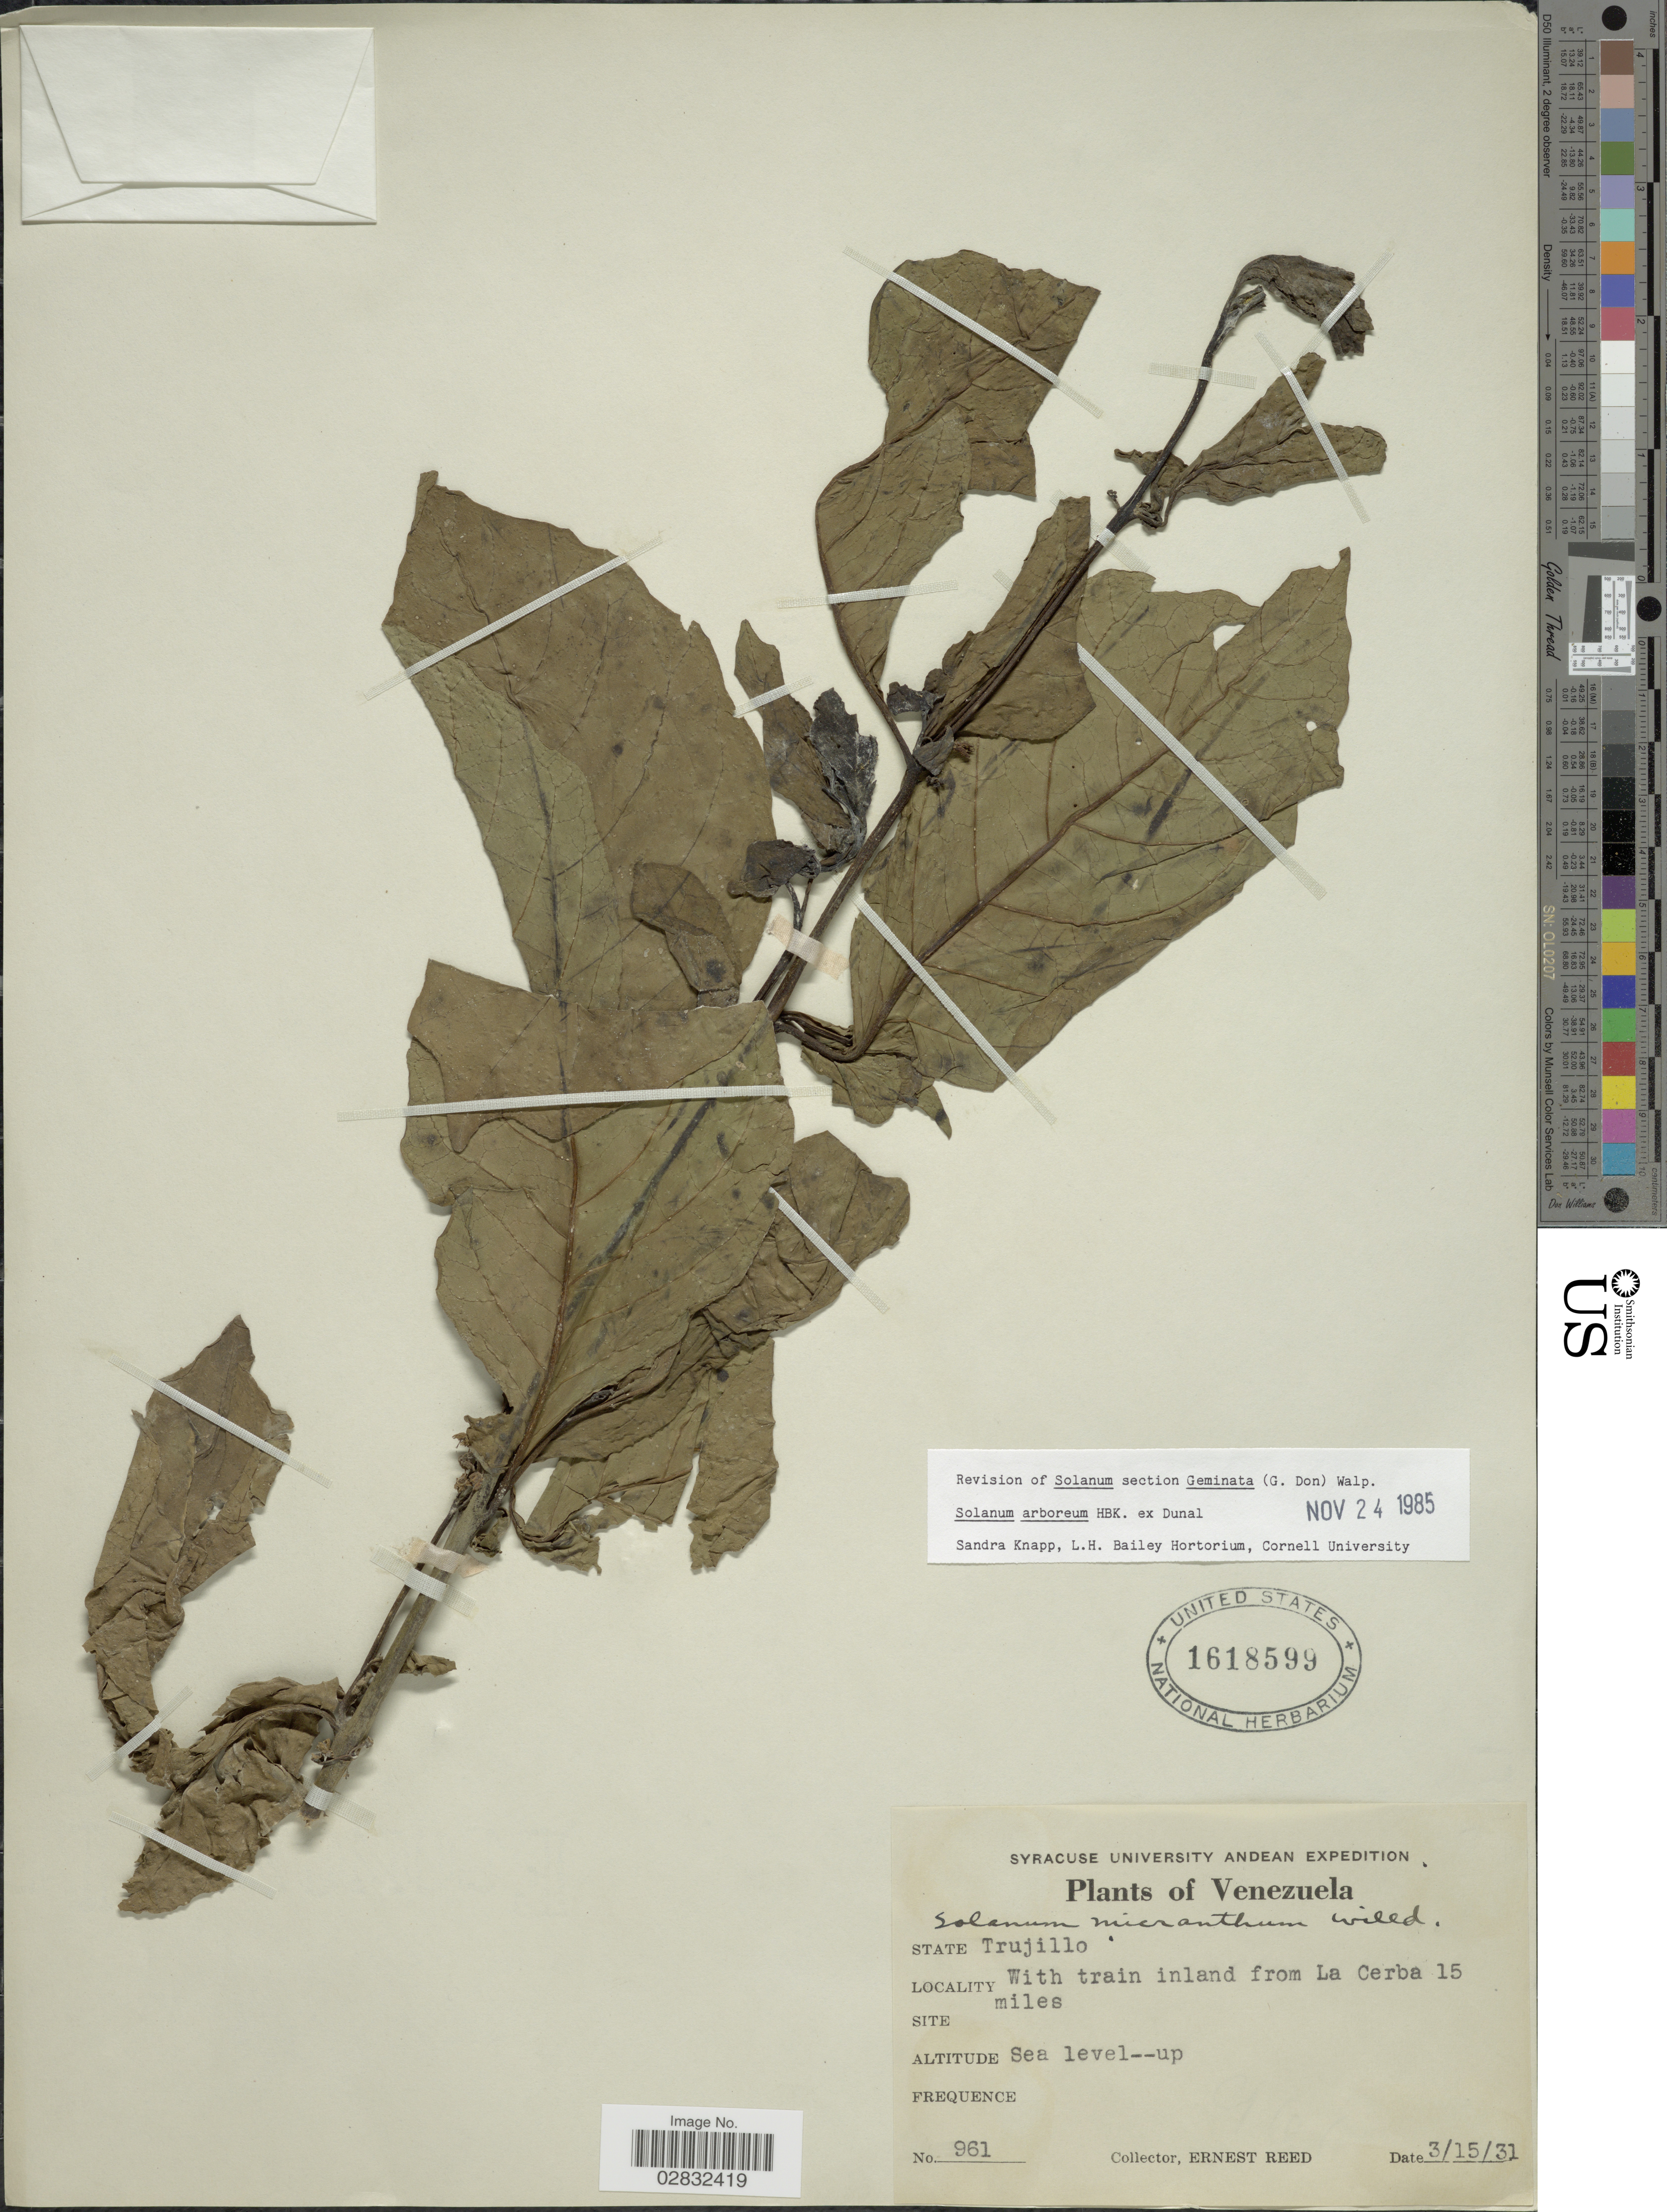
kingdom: Plantae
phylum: Tracheophyta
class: Magnoliopsida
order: Solanales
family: Solanaceae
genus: Solanum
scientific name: Solanum arboreum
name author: Dunal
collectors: E. Reed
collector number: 961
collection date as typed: Transcribed d/m/y: 15/3/31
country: Venezuela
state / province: Trujillo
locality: State Trujillo, With train inland from La Cerba 15 miles.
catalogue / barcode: US 1618599